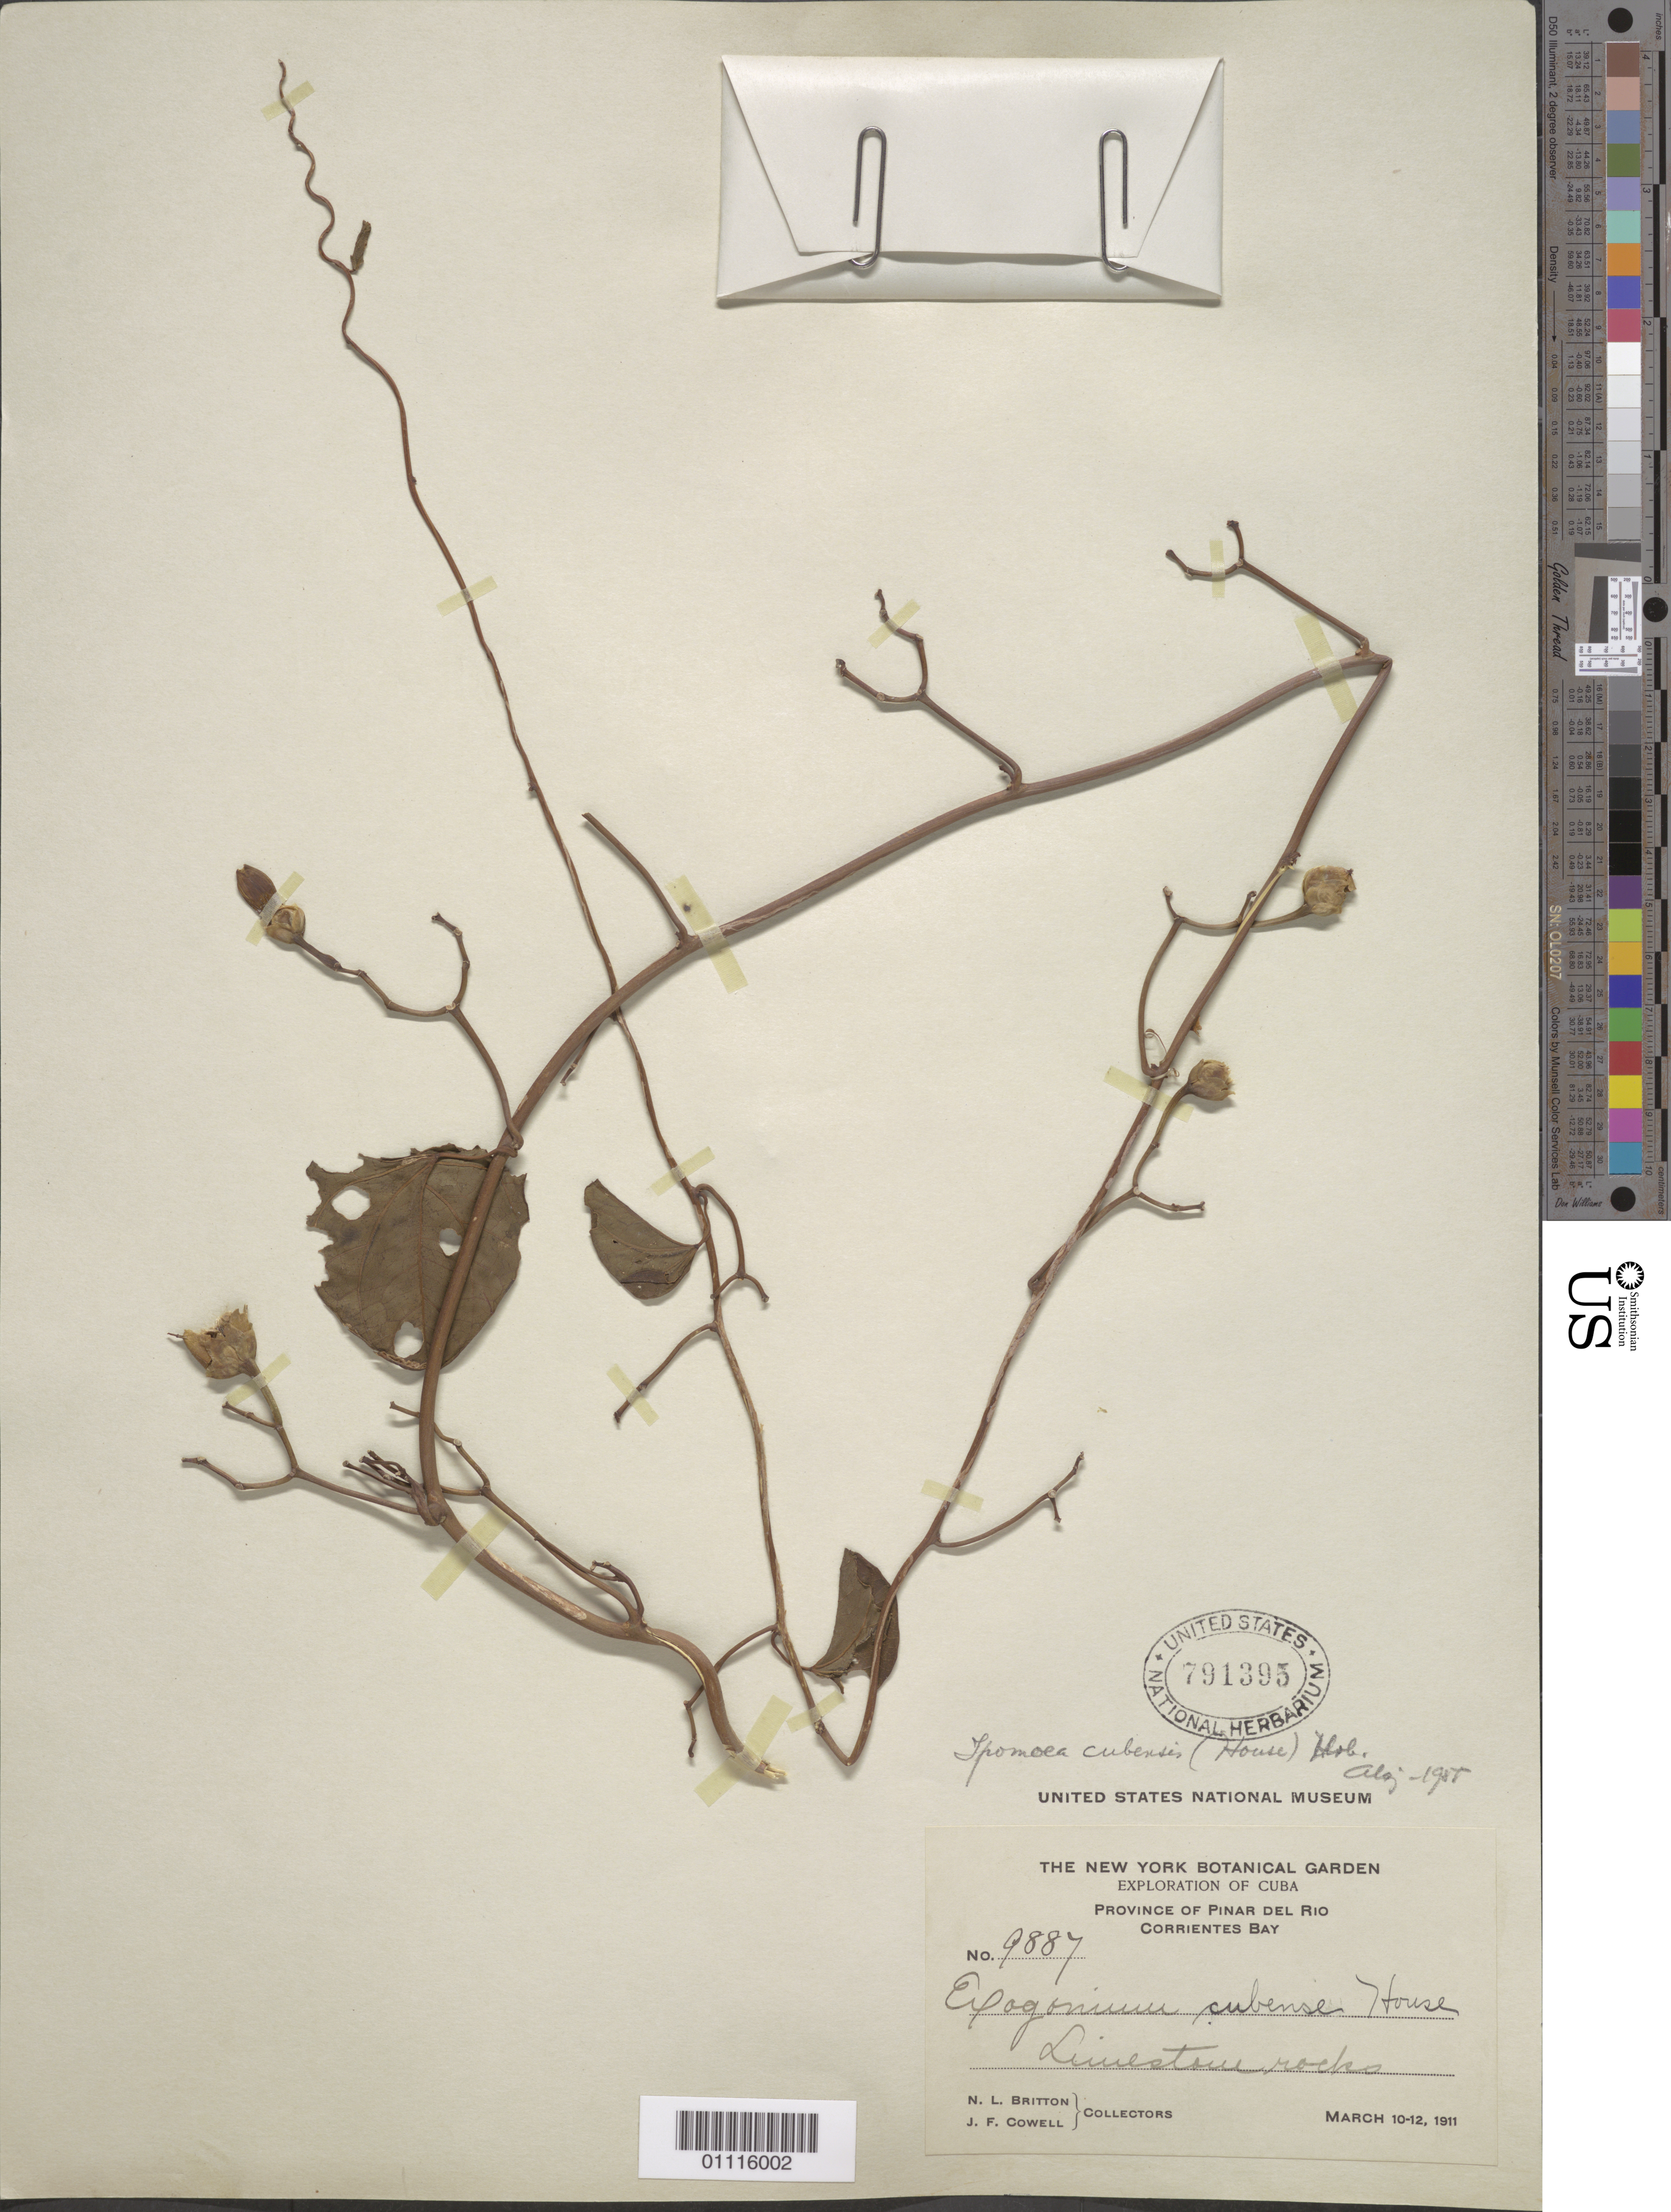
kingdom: Plantae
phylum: Tracheophyta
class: Magnoliopsida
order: Solanales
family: Convolvulaceae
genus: Ipomoea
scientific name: Ipomoea cubensis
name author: (House) Urb.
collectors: N. Britton & J. F. Cowell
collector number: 9887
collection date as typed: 10 Mar 1911 to 12 Mar 1911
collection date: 1911-03-10/1911-03-12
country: Cuba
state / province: Pinar del Rio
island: Cuba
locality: Corrientes Bay Limestone rocks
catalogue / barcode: US 791395